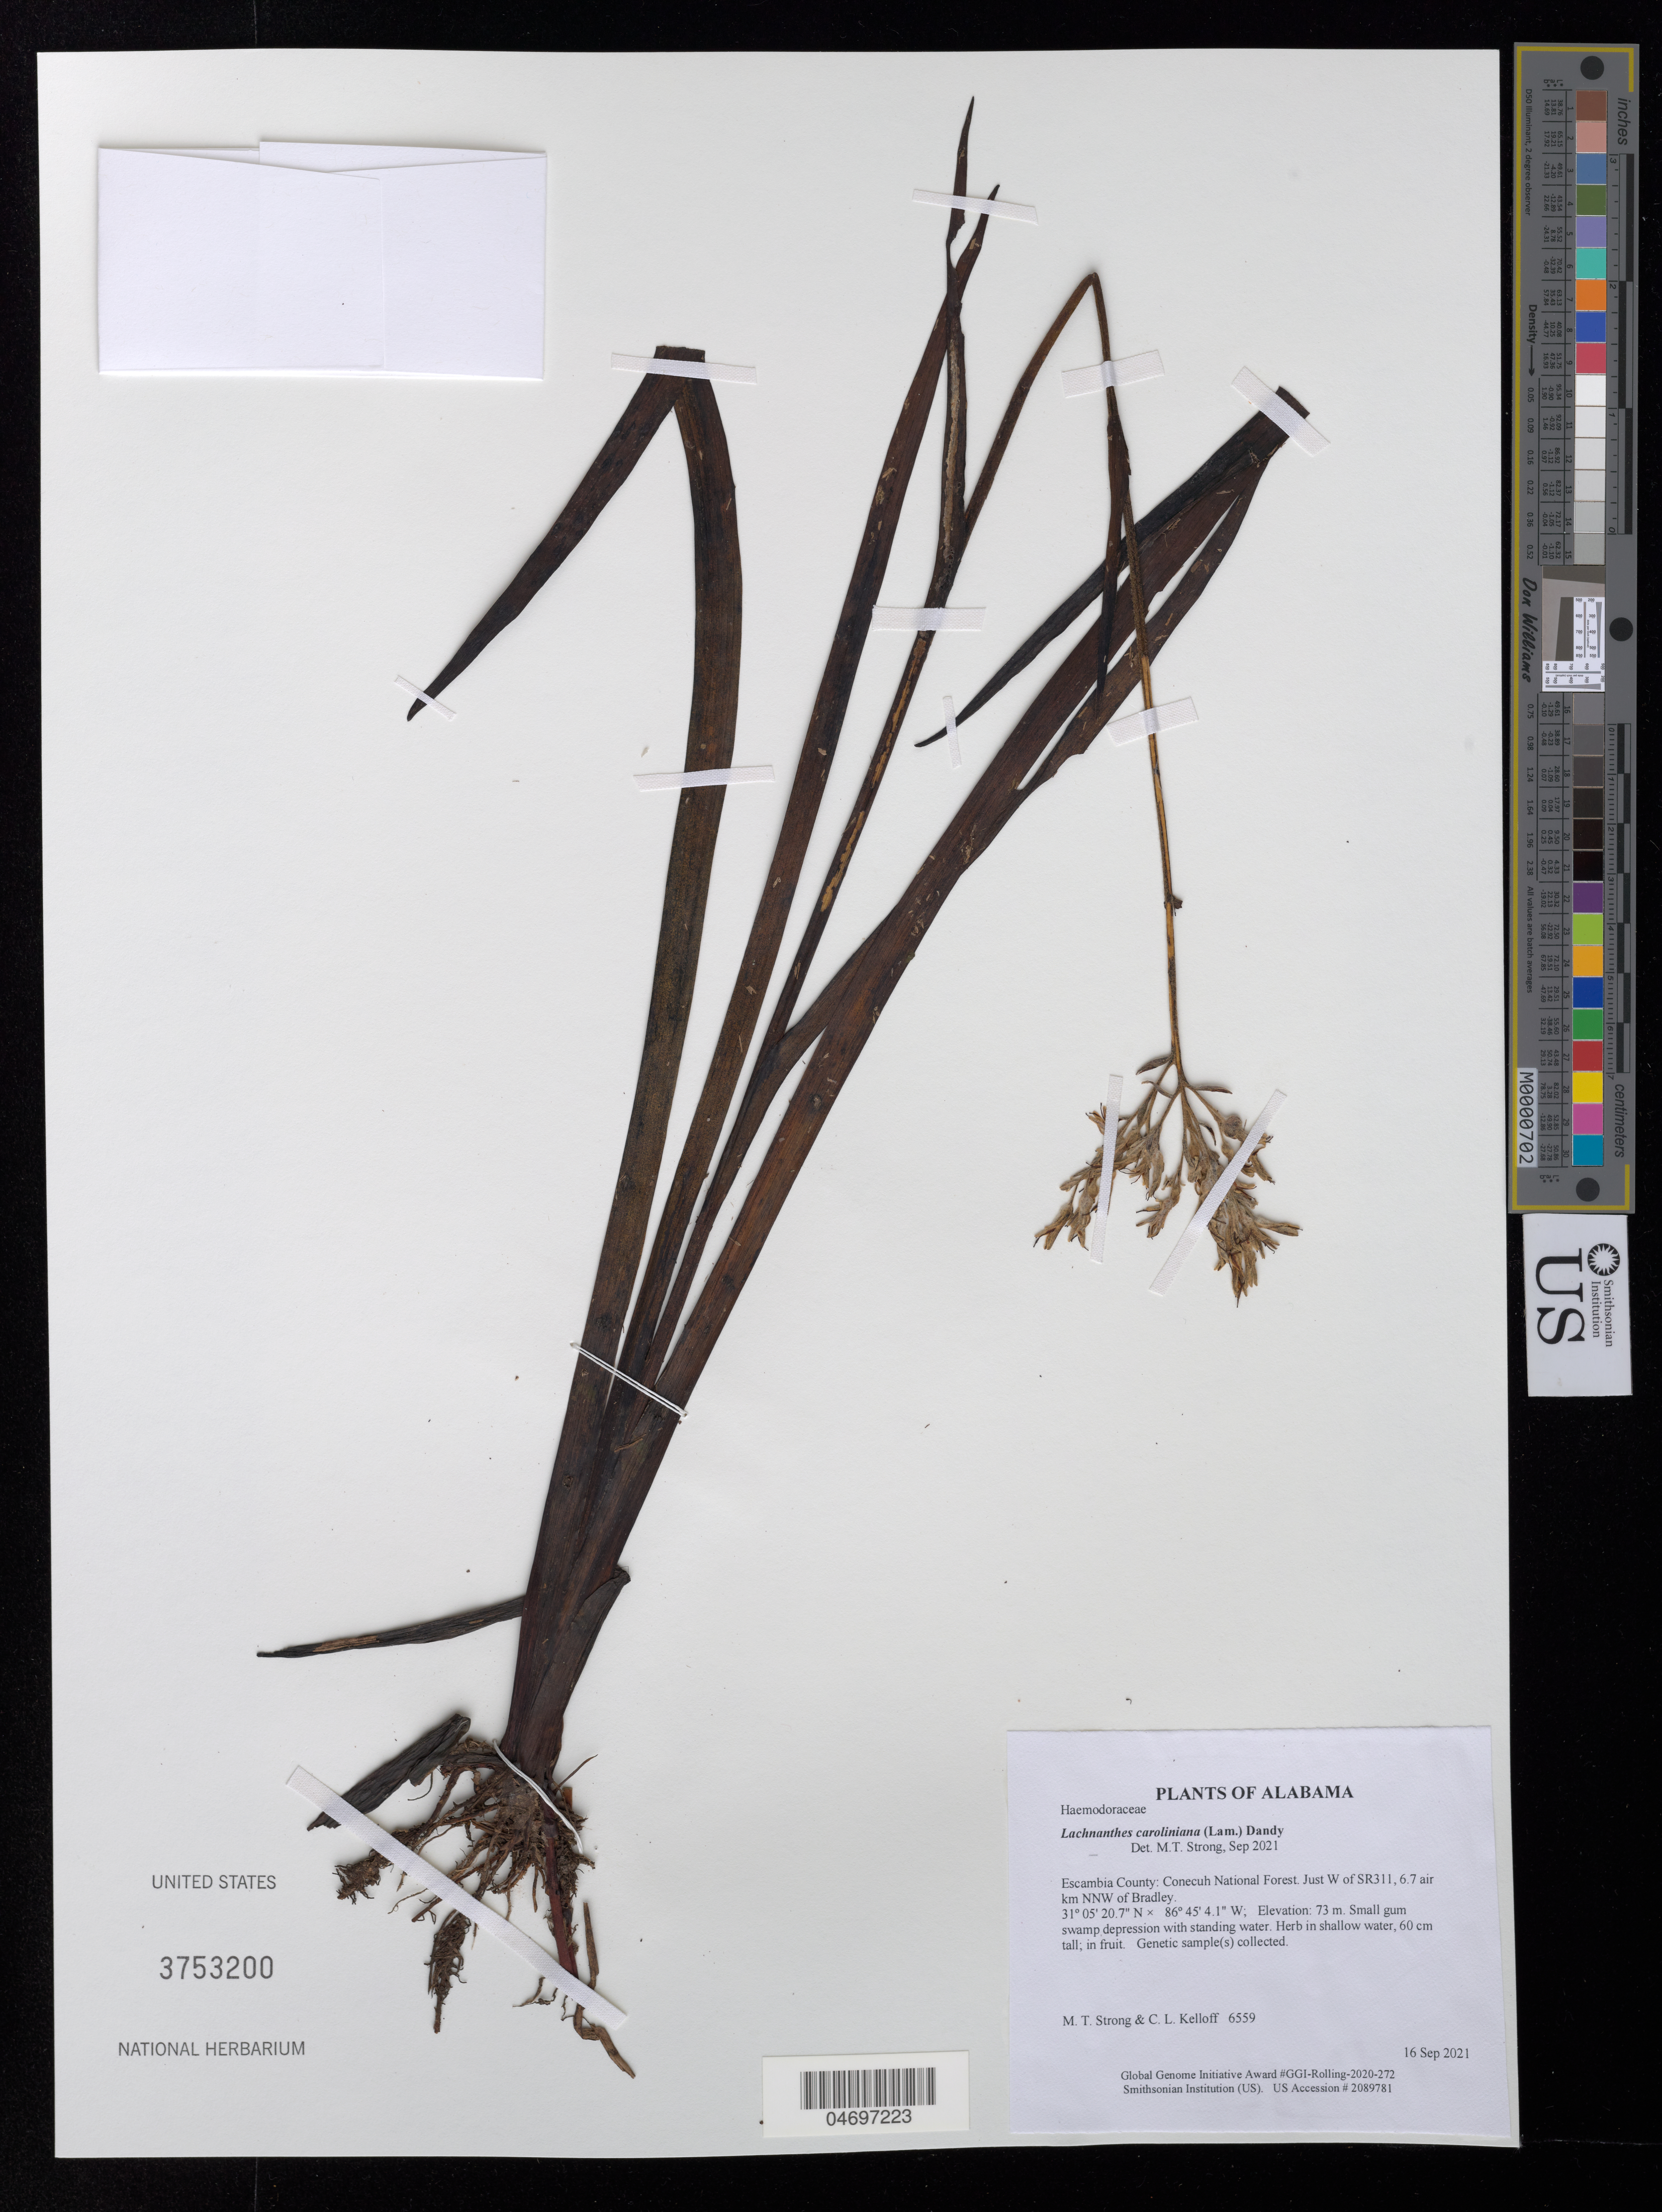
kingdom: Plantae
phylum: Tracheophyta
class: Liliopsida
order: Commelinales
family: Haemodoraceae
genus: Lachnanthes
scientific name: Lachnanthes caroliniana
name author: (Lam.) Dandy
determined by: Strong, Mark T.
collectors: M. T. Strong & C. L. Kelloff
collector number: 6559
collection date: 2021-09-16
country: United States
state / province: Alabama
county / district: Escambia County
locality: Conecuh National Forest. Just W of SR311, 6.7 air km NNW of Bradley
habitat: Small gum swamp depression with standing water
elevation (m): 73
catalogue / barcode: US 3753200